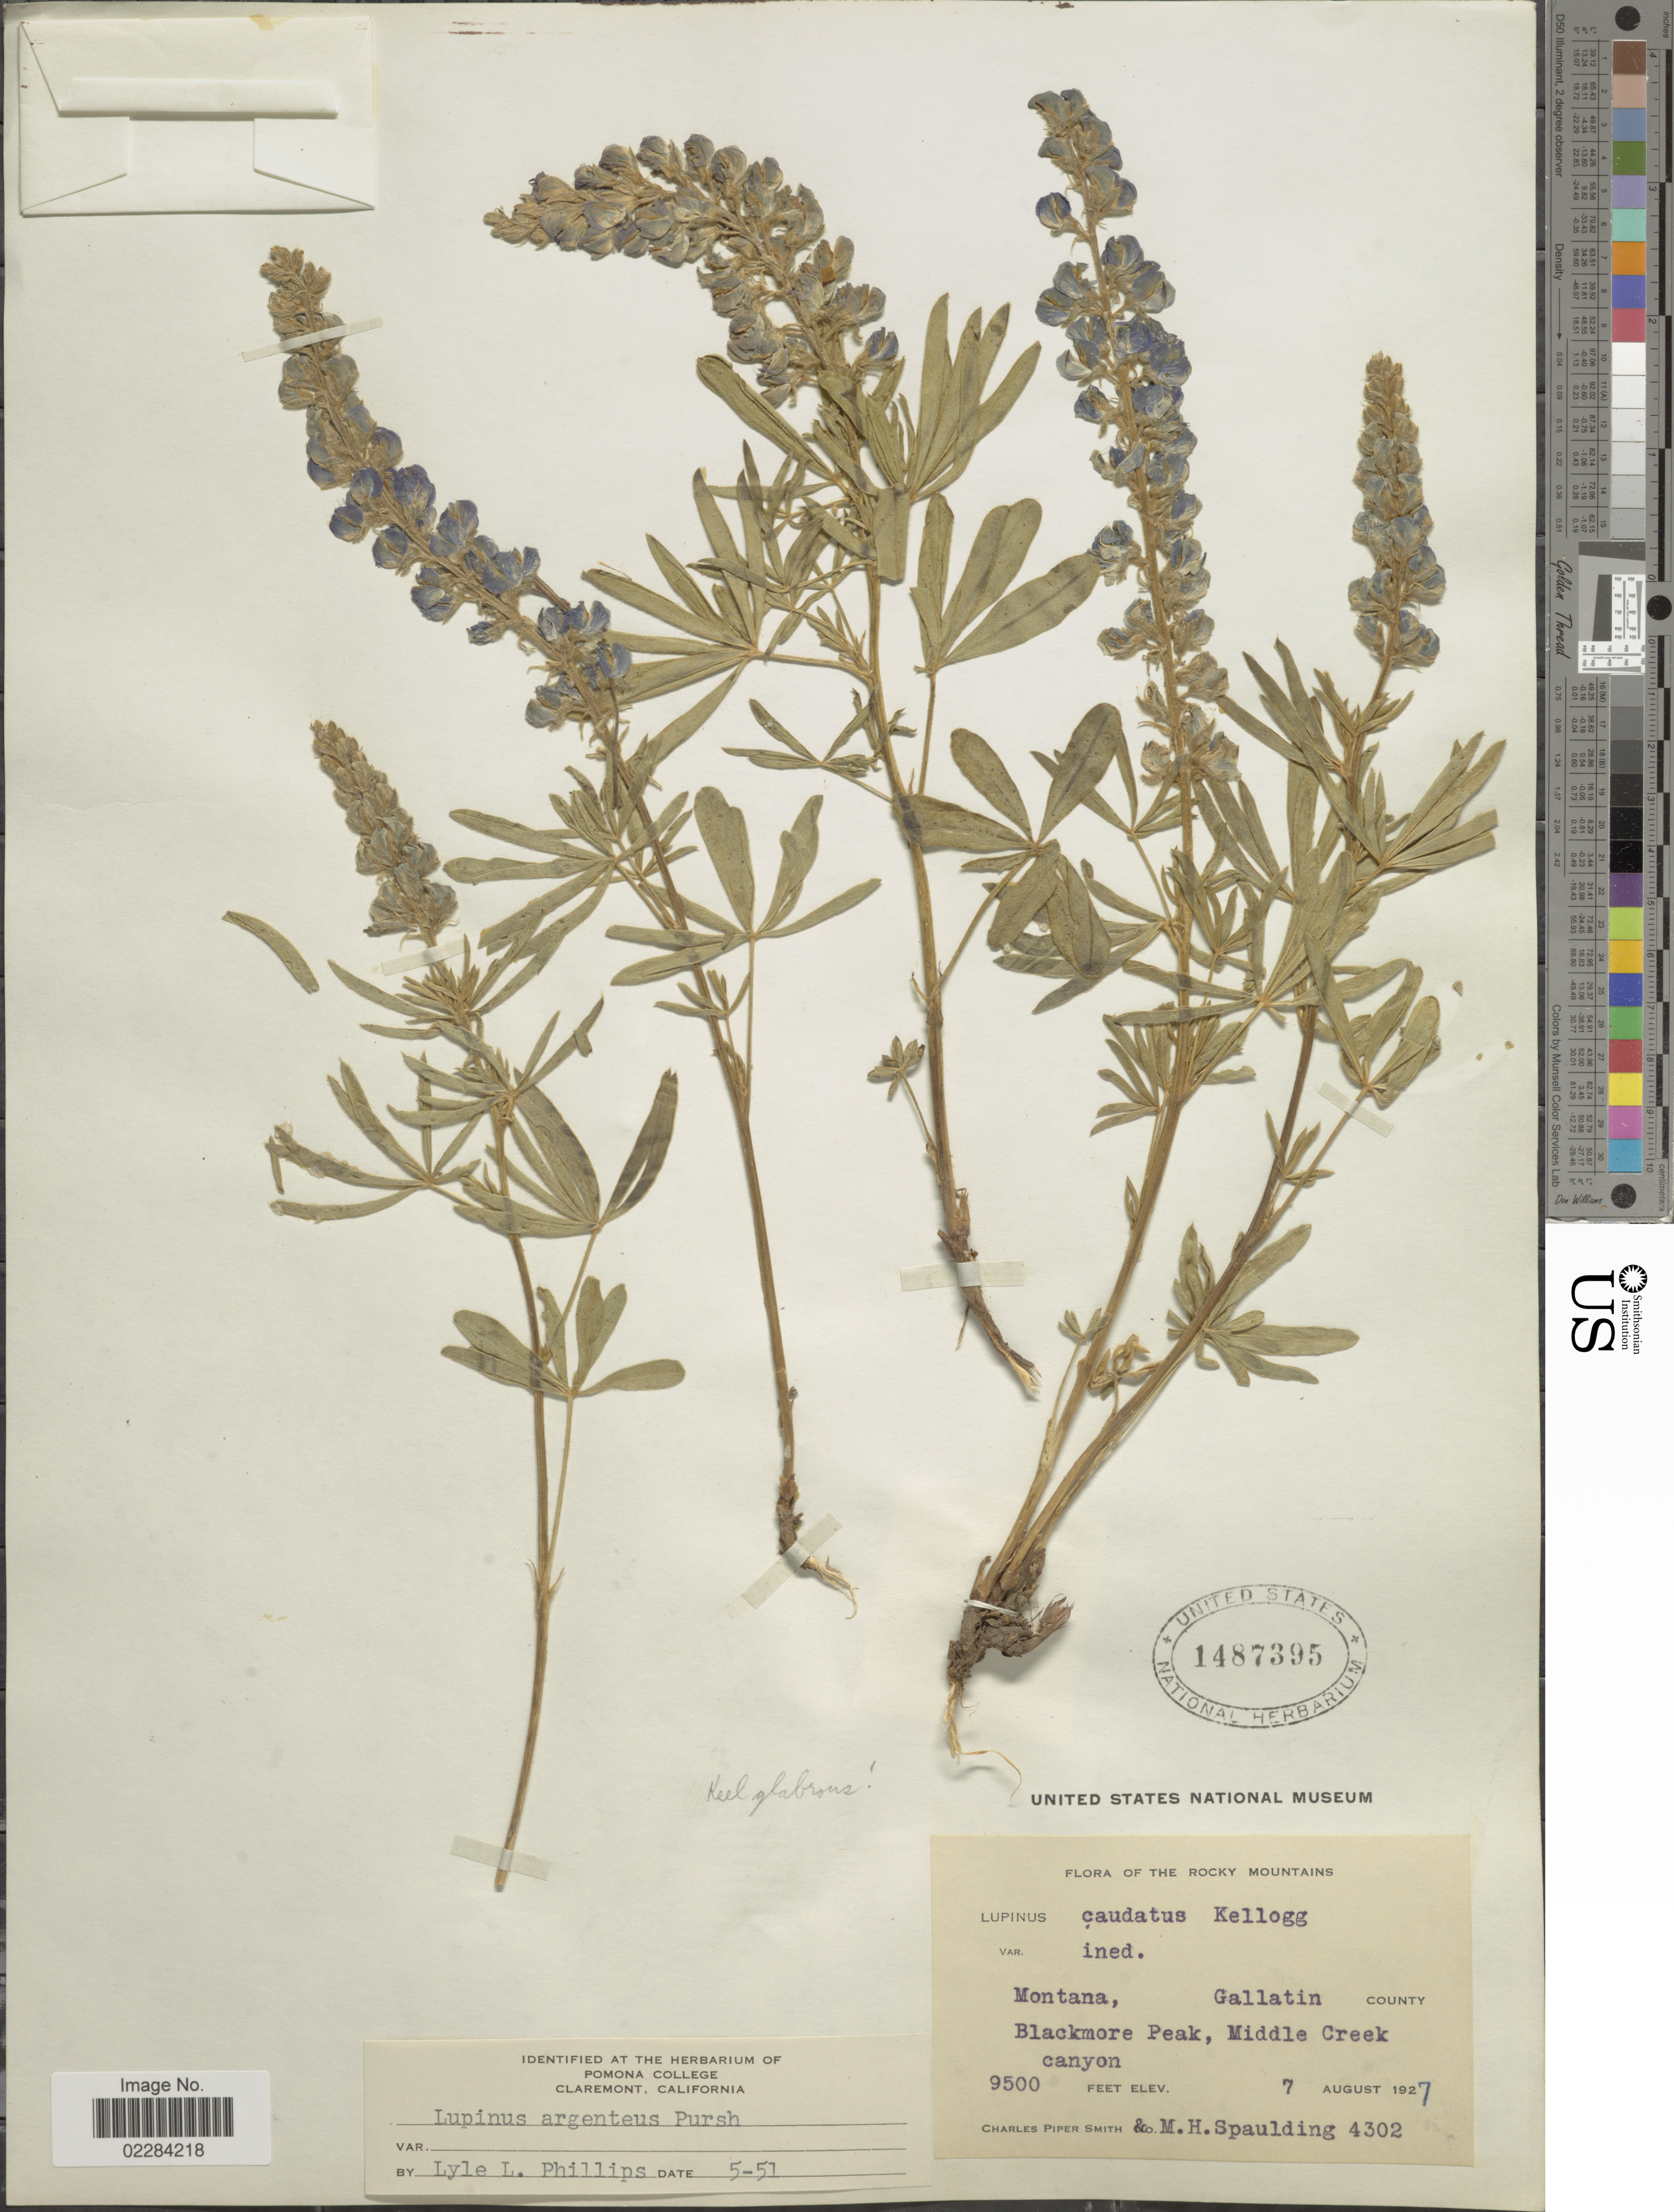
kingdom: Plantae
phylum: Tracheophyta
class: Magnoliopsida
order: Fabales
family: Fabaceae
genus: Lupinus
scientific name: Lupinus argenteus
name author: Pursh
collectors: C. P. Smith & M. Spaulding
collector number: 4302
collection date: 1927-08-07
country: United States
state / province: Montana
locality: Rocky Mountains. Gallatin County. Blackmore Peak, Middle Creek canyon.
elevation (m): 2896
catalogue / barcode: US 1487395